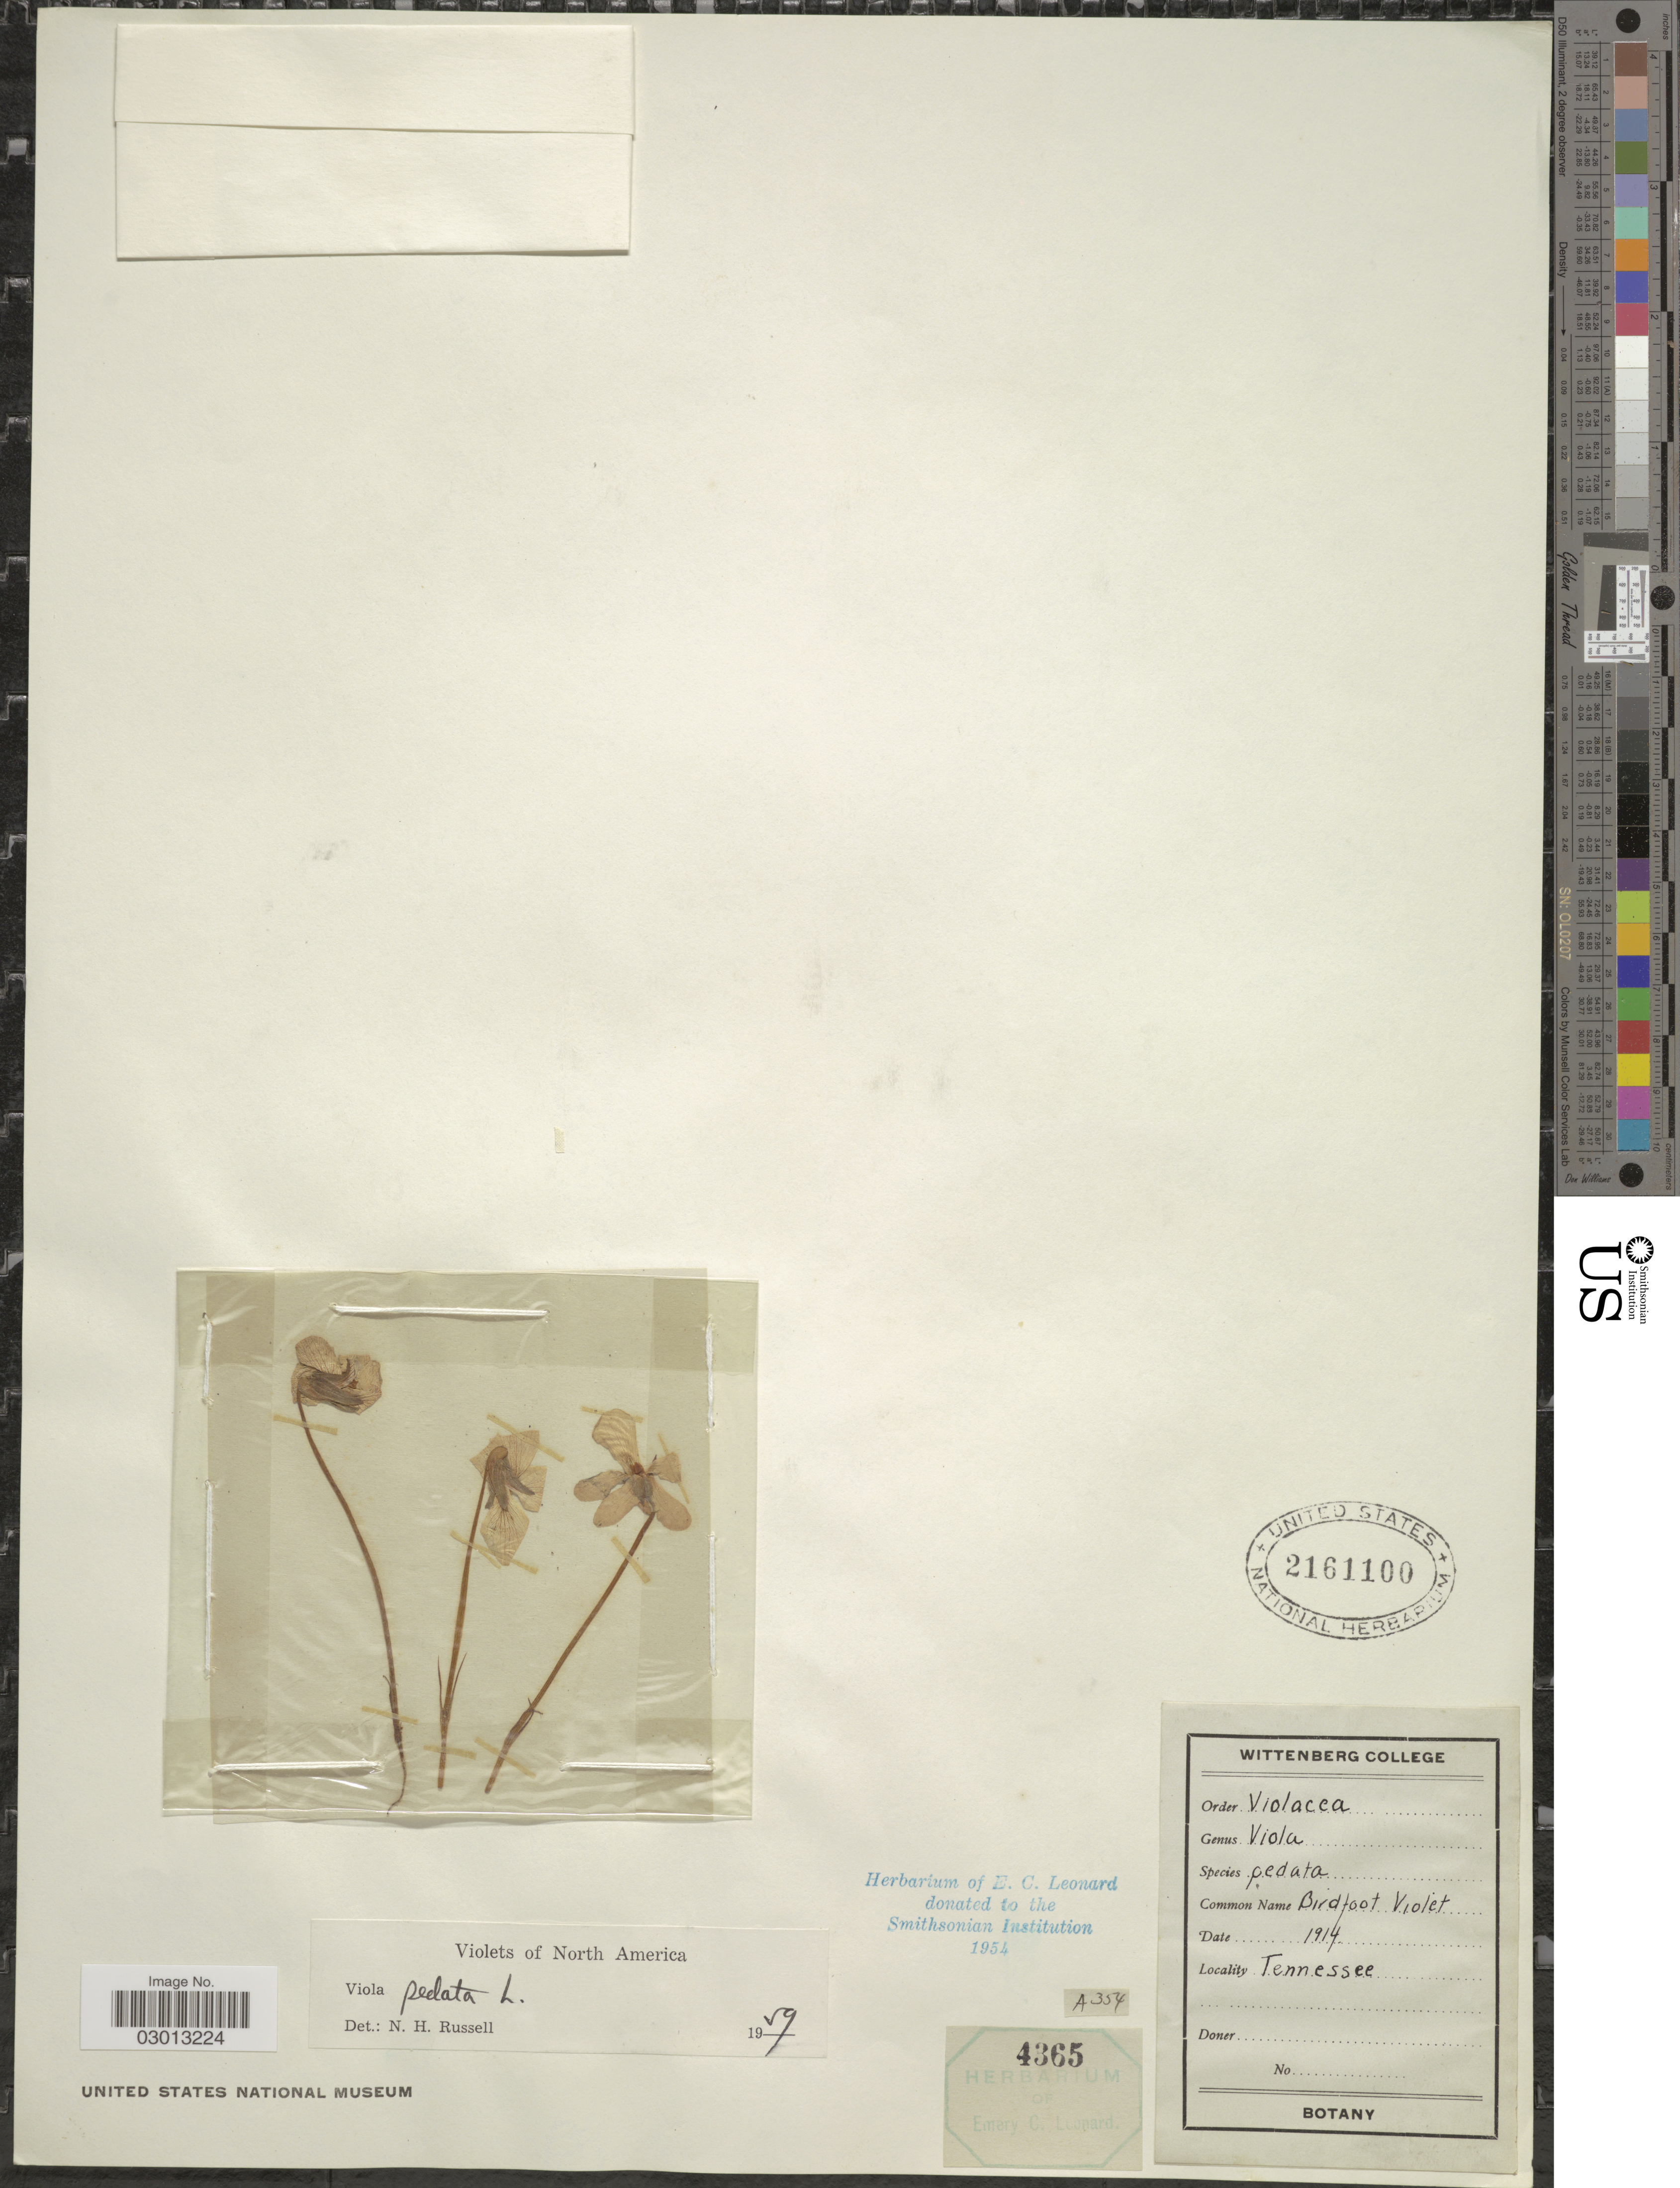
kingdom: Plantae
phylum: Tracheophyta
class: Magnoliopsida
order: Malpighiales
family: Violaceae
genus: Viola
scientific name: Viola pedata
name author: L.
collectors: Wittenberg College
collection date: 1914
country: United States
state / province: Tennessee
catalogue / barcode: US 2161100